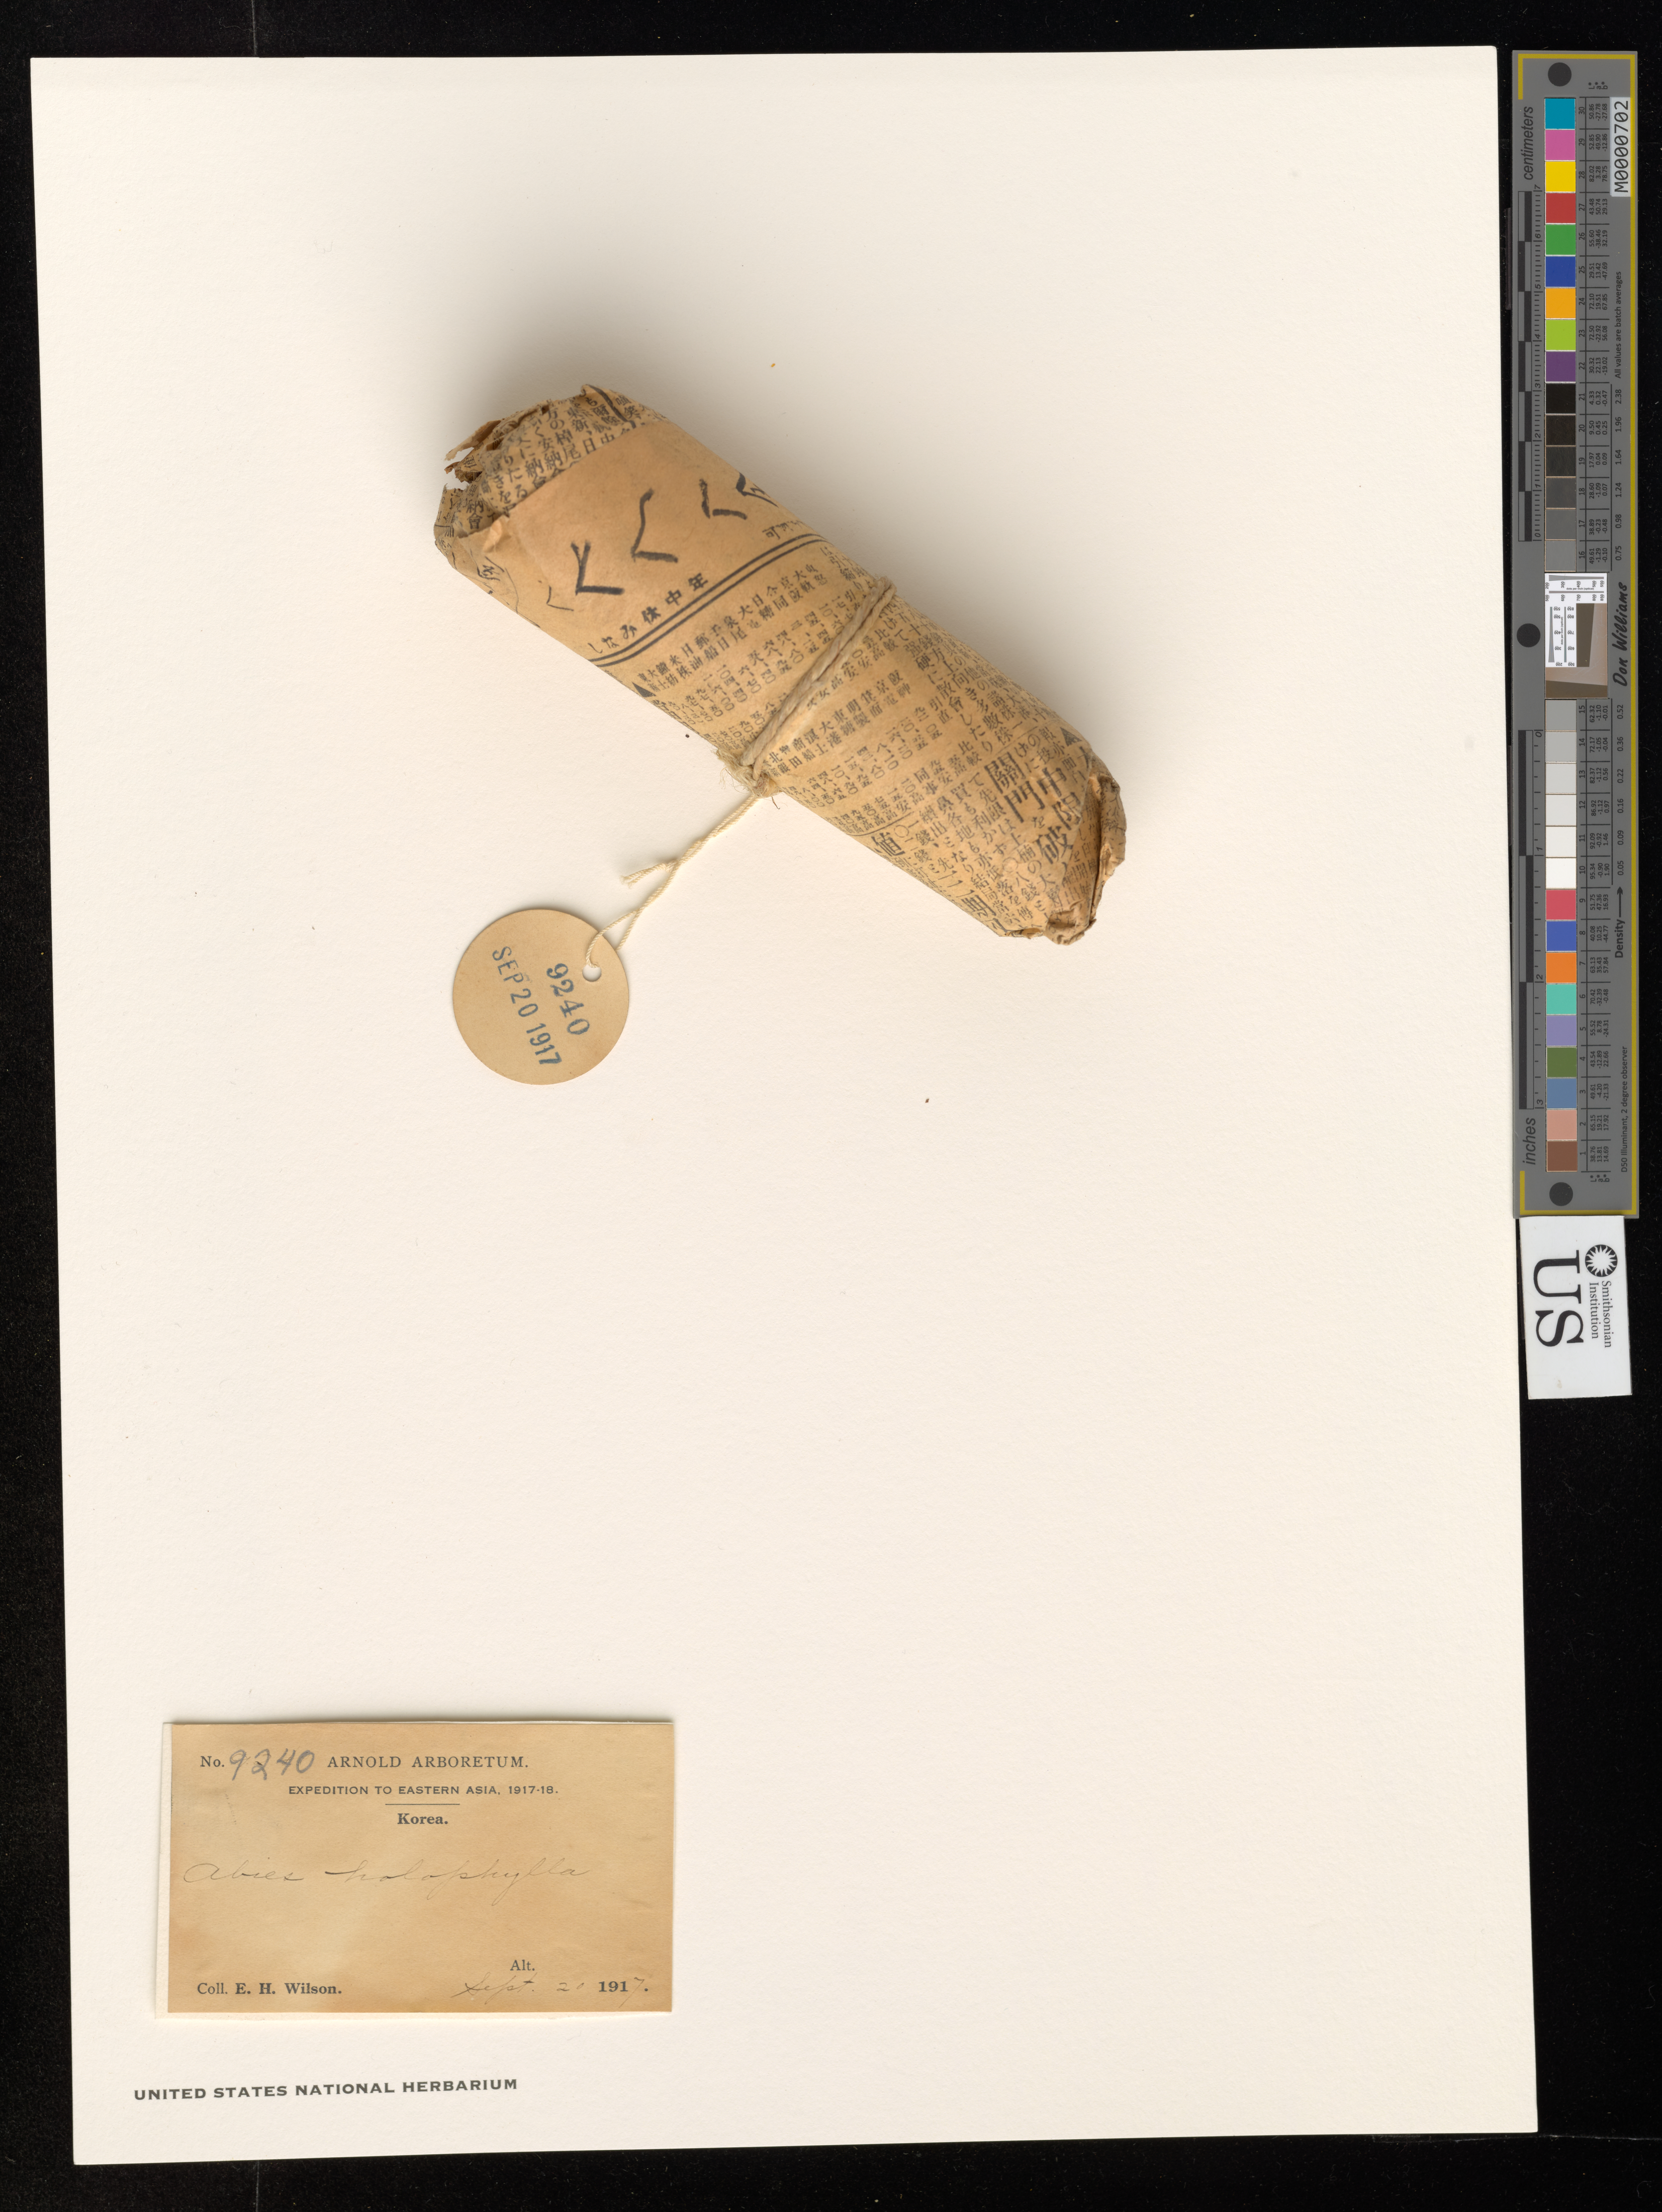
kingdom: Plantae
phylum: Tracheophyta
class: Pinopsida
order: Pinales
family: Pinaceae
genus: Abies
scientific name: Abies veitchii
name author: Lindl.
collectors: E. Wilson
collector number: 9240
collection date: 1917-09-20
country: North Korea / South Korea